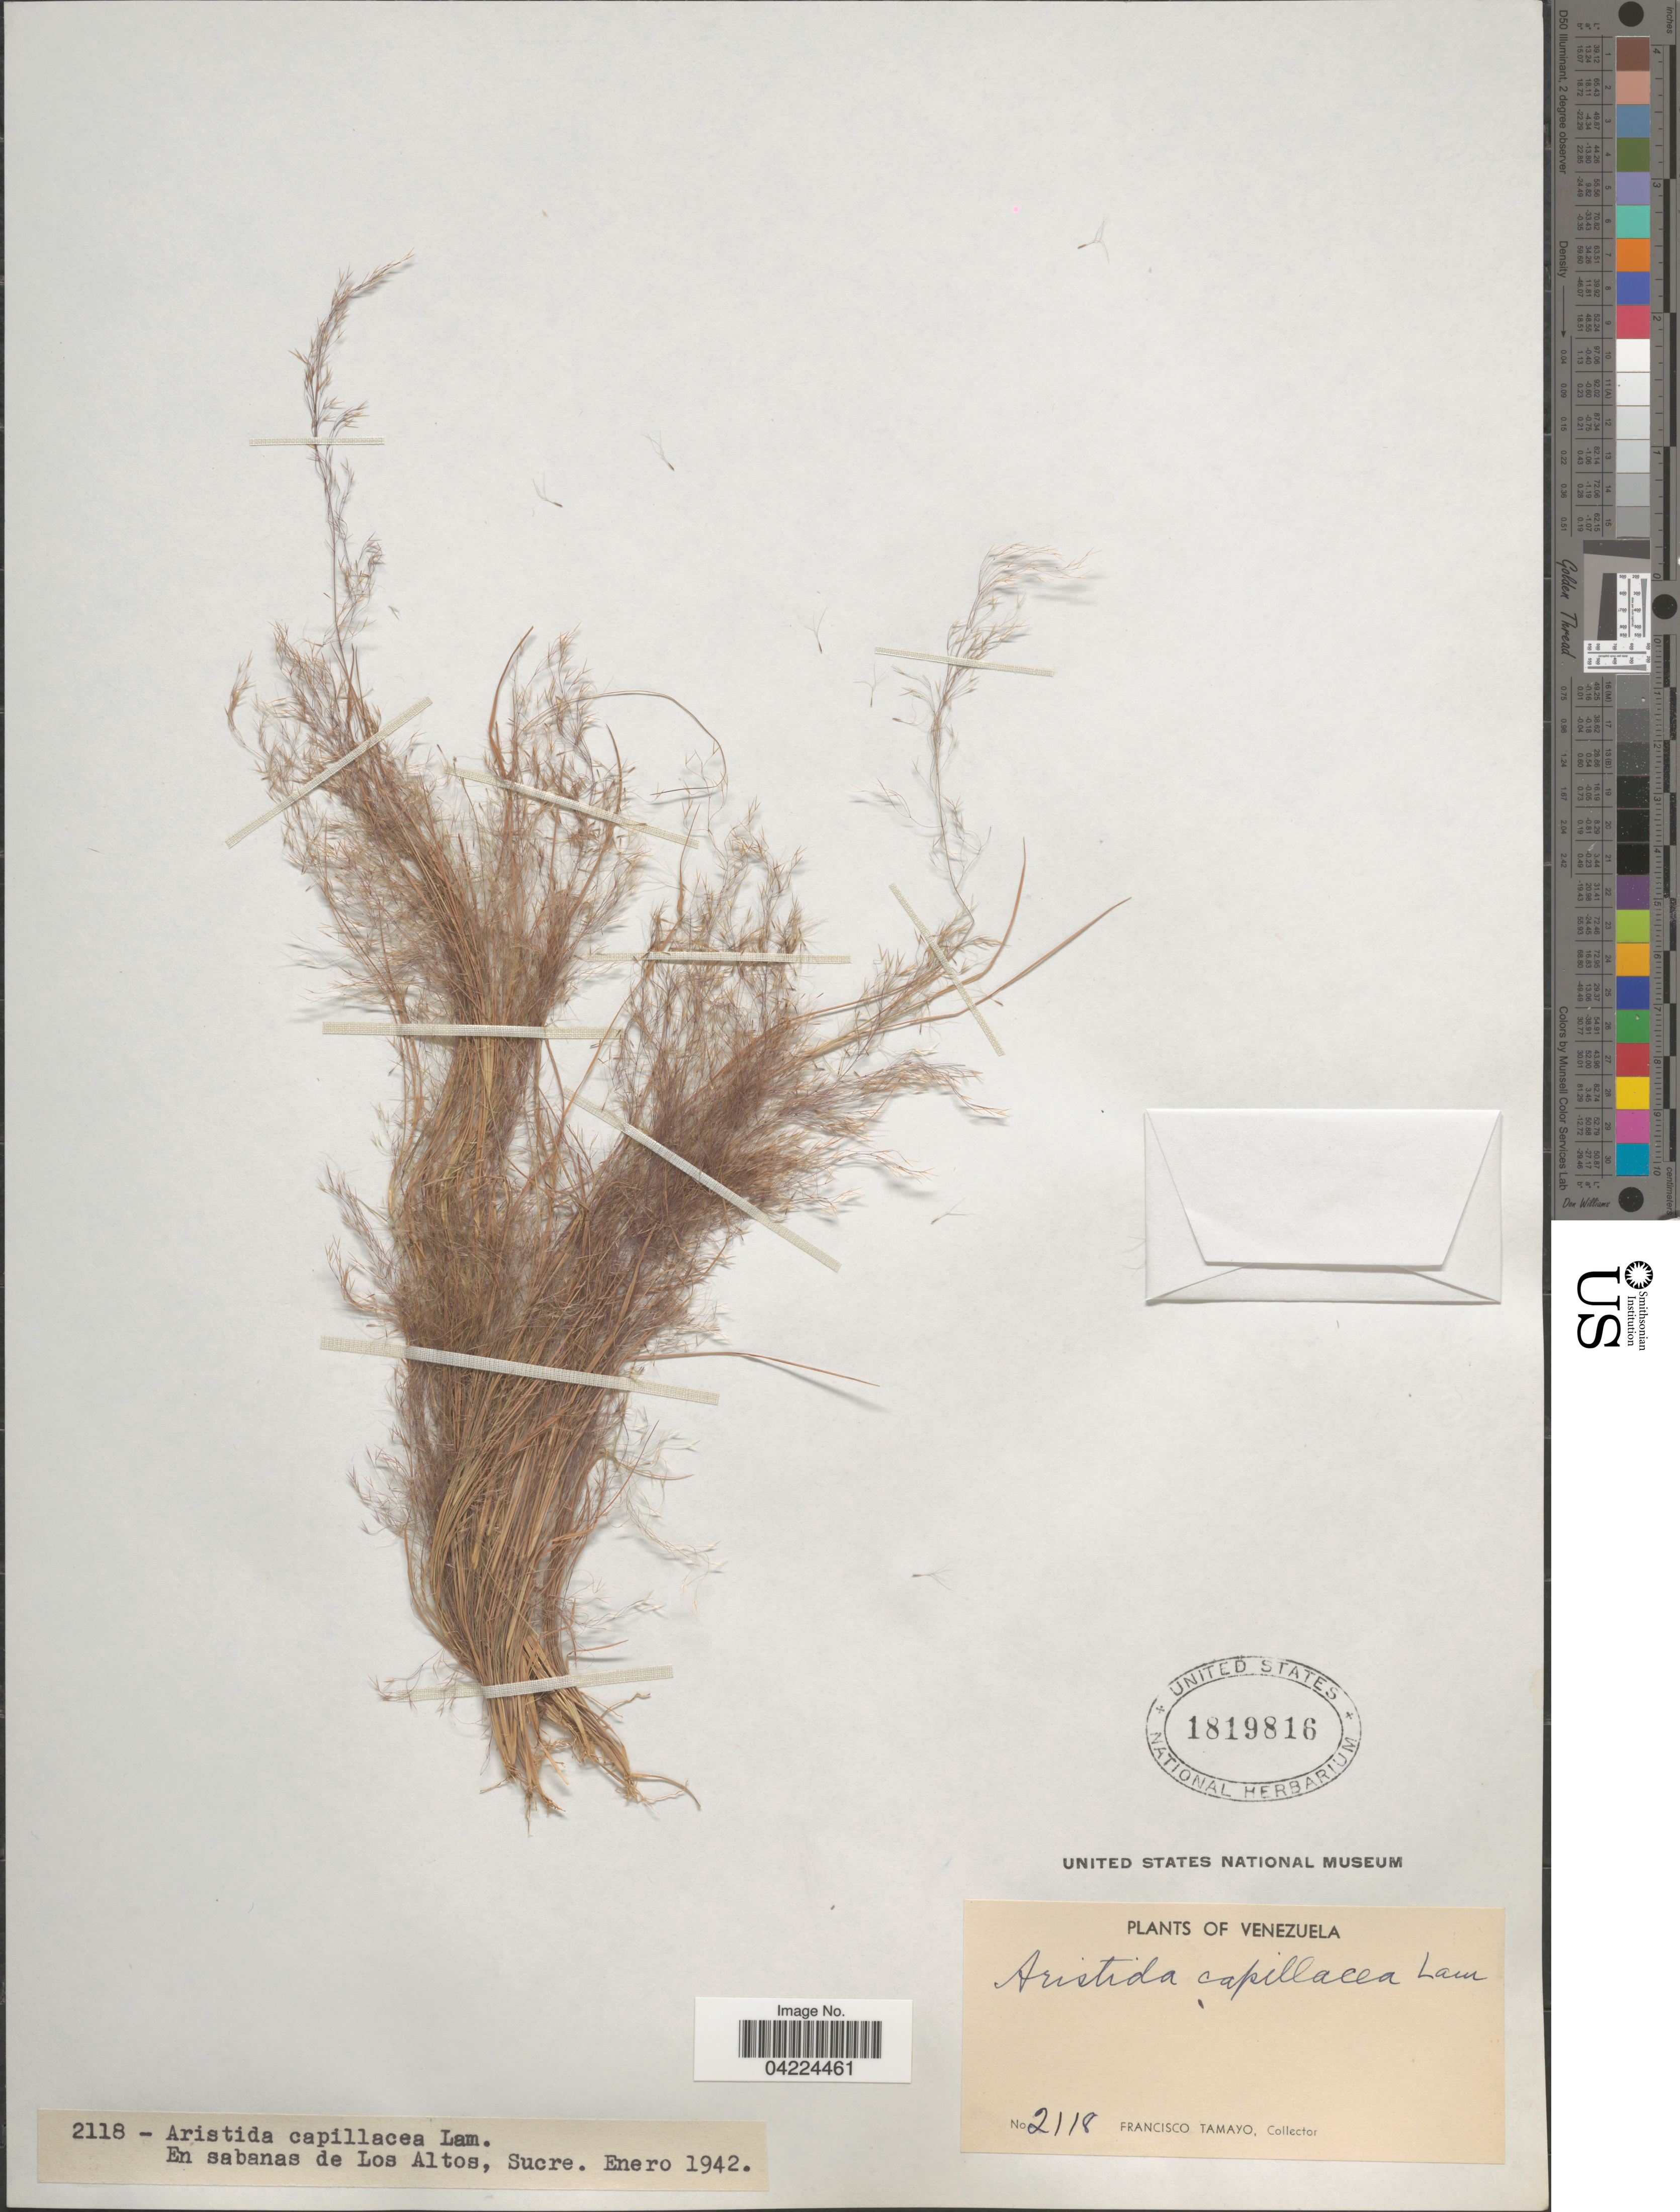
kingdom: Plantae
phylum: Tracheophyta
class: Liliopsida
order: Poales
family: Poaceae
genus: Aristida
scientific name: Aristida capillacea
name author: Lam.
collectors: F. Tamayo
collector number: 2118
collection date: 1942-01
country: Venezuela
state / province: Sucre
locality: En sabanas de Los Altos.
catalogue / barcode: US 1819816